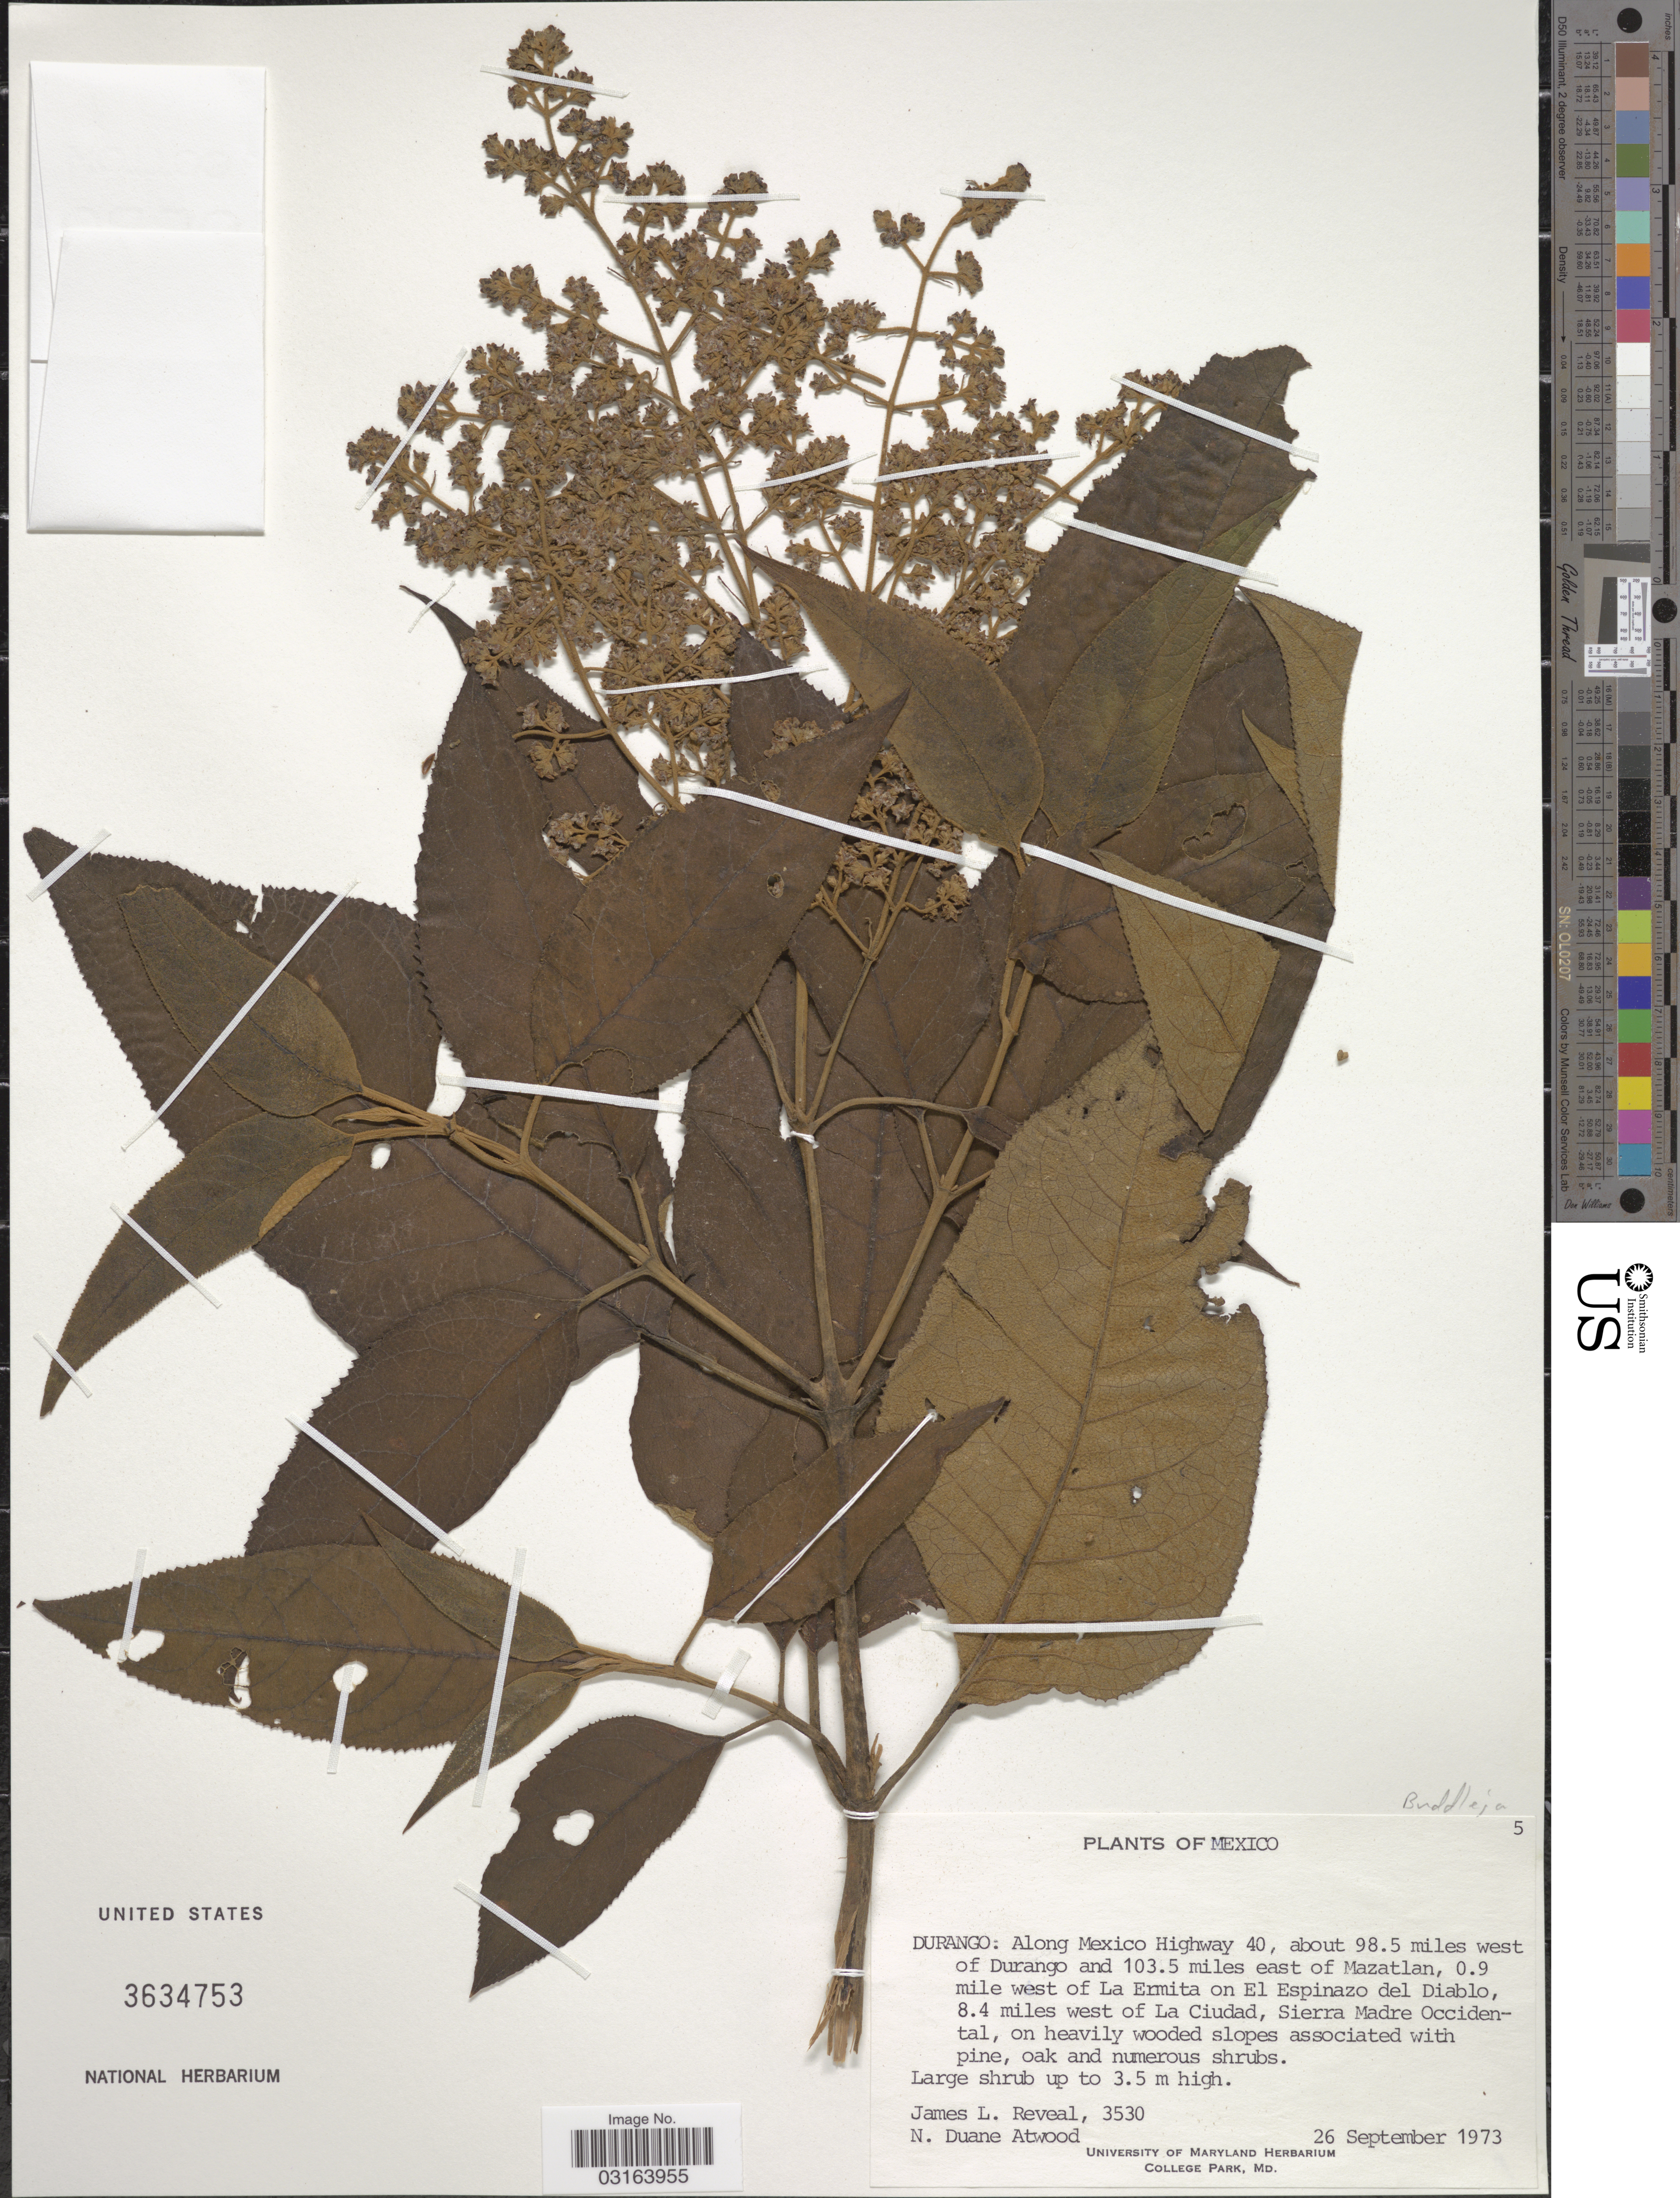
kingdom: Plantae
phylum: Tracheophyta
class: Magnoliopsida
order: Lamiales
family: Scrophulariaceae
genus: Buddleja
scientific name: Buddleja sp.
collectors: J. L. Reveal & N. Atwood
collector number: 3530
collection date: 1973-09-26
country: Mexico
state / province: Durango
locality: Along Mexico Highway 40, about 98.5 miles west of Durango and 103.5 miles east of Mazatlan, 0.9 mile west of La Ermita on El Espinazo del Diablo, 8.4 miles west of La Ciudad, Sierra Madre Occidental.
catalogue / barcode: US 3634753